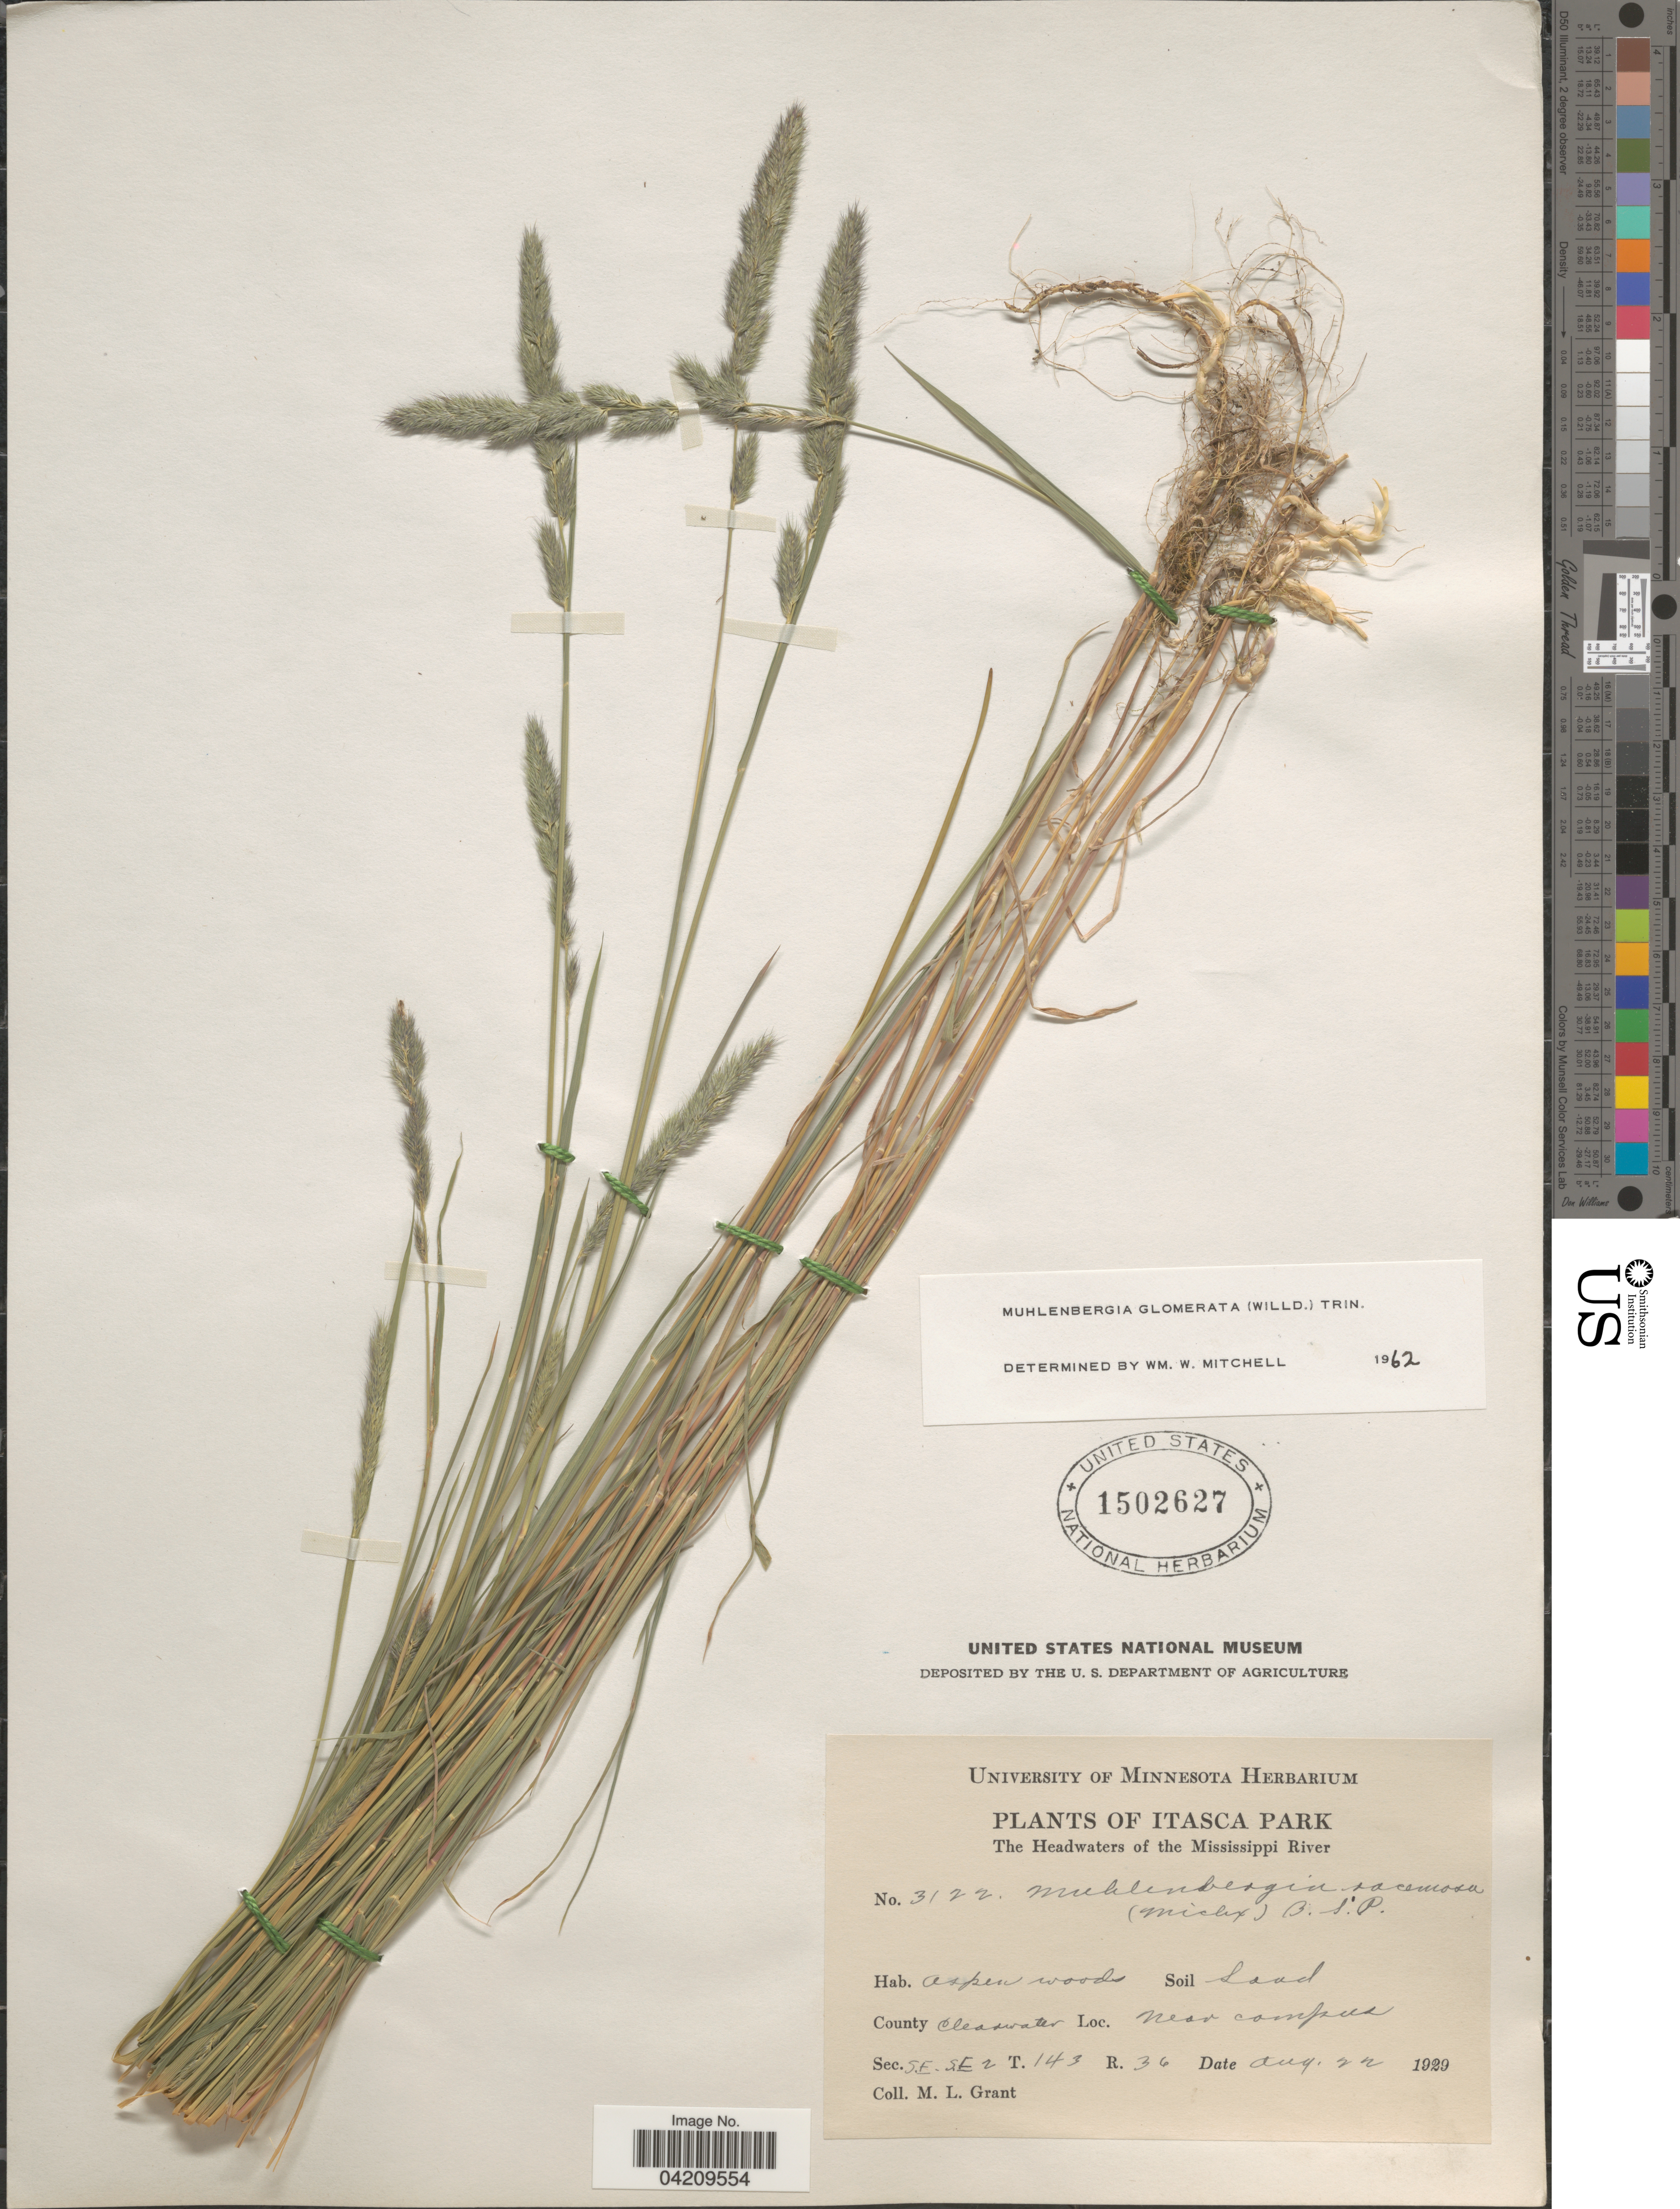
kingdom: Plantae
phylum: Tracheophyta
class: Liliopsida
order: Poales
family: Poaceae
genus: Muhlenbergia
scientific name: Muhlenbergia glomerata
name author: (Willd.) Trin.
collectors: M. L. Grant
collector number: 3122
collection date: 1929-08-22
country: United States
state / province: Minnesota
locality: Itasca Park. The Headwaters of the Mississippi River. Aspen woods. County Clearwater. Near Campus. Sec. S.E-S.E. 2 T. 143 R. 36.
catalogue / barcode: US 1502627